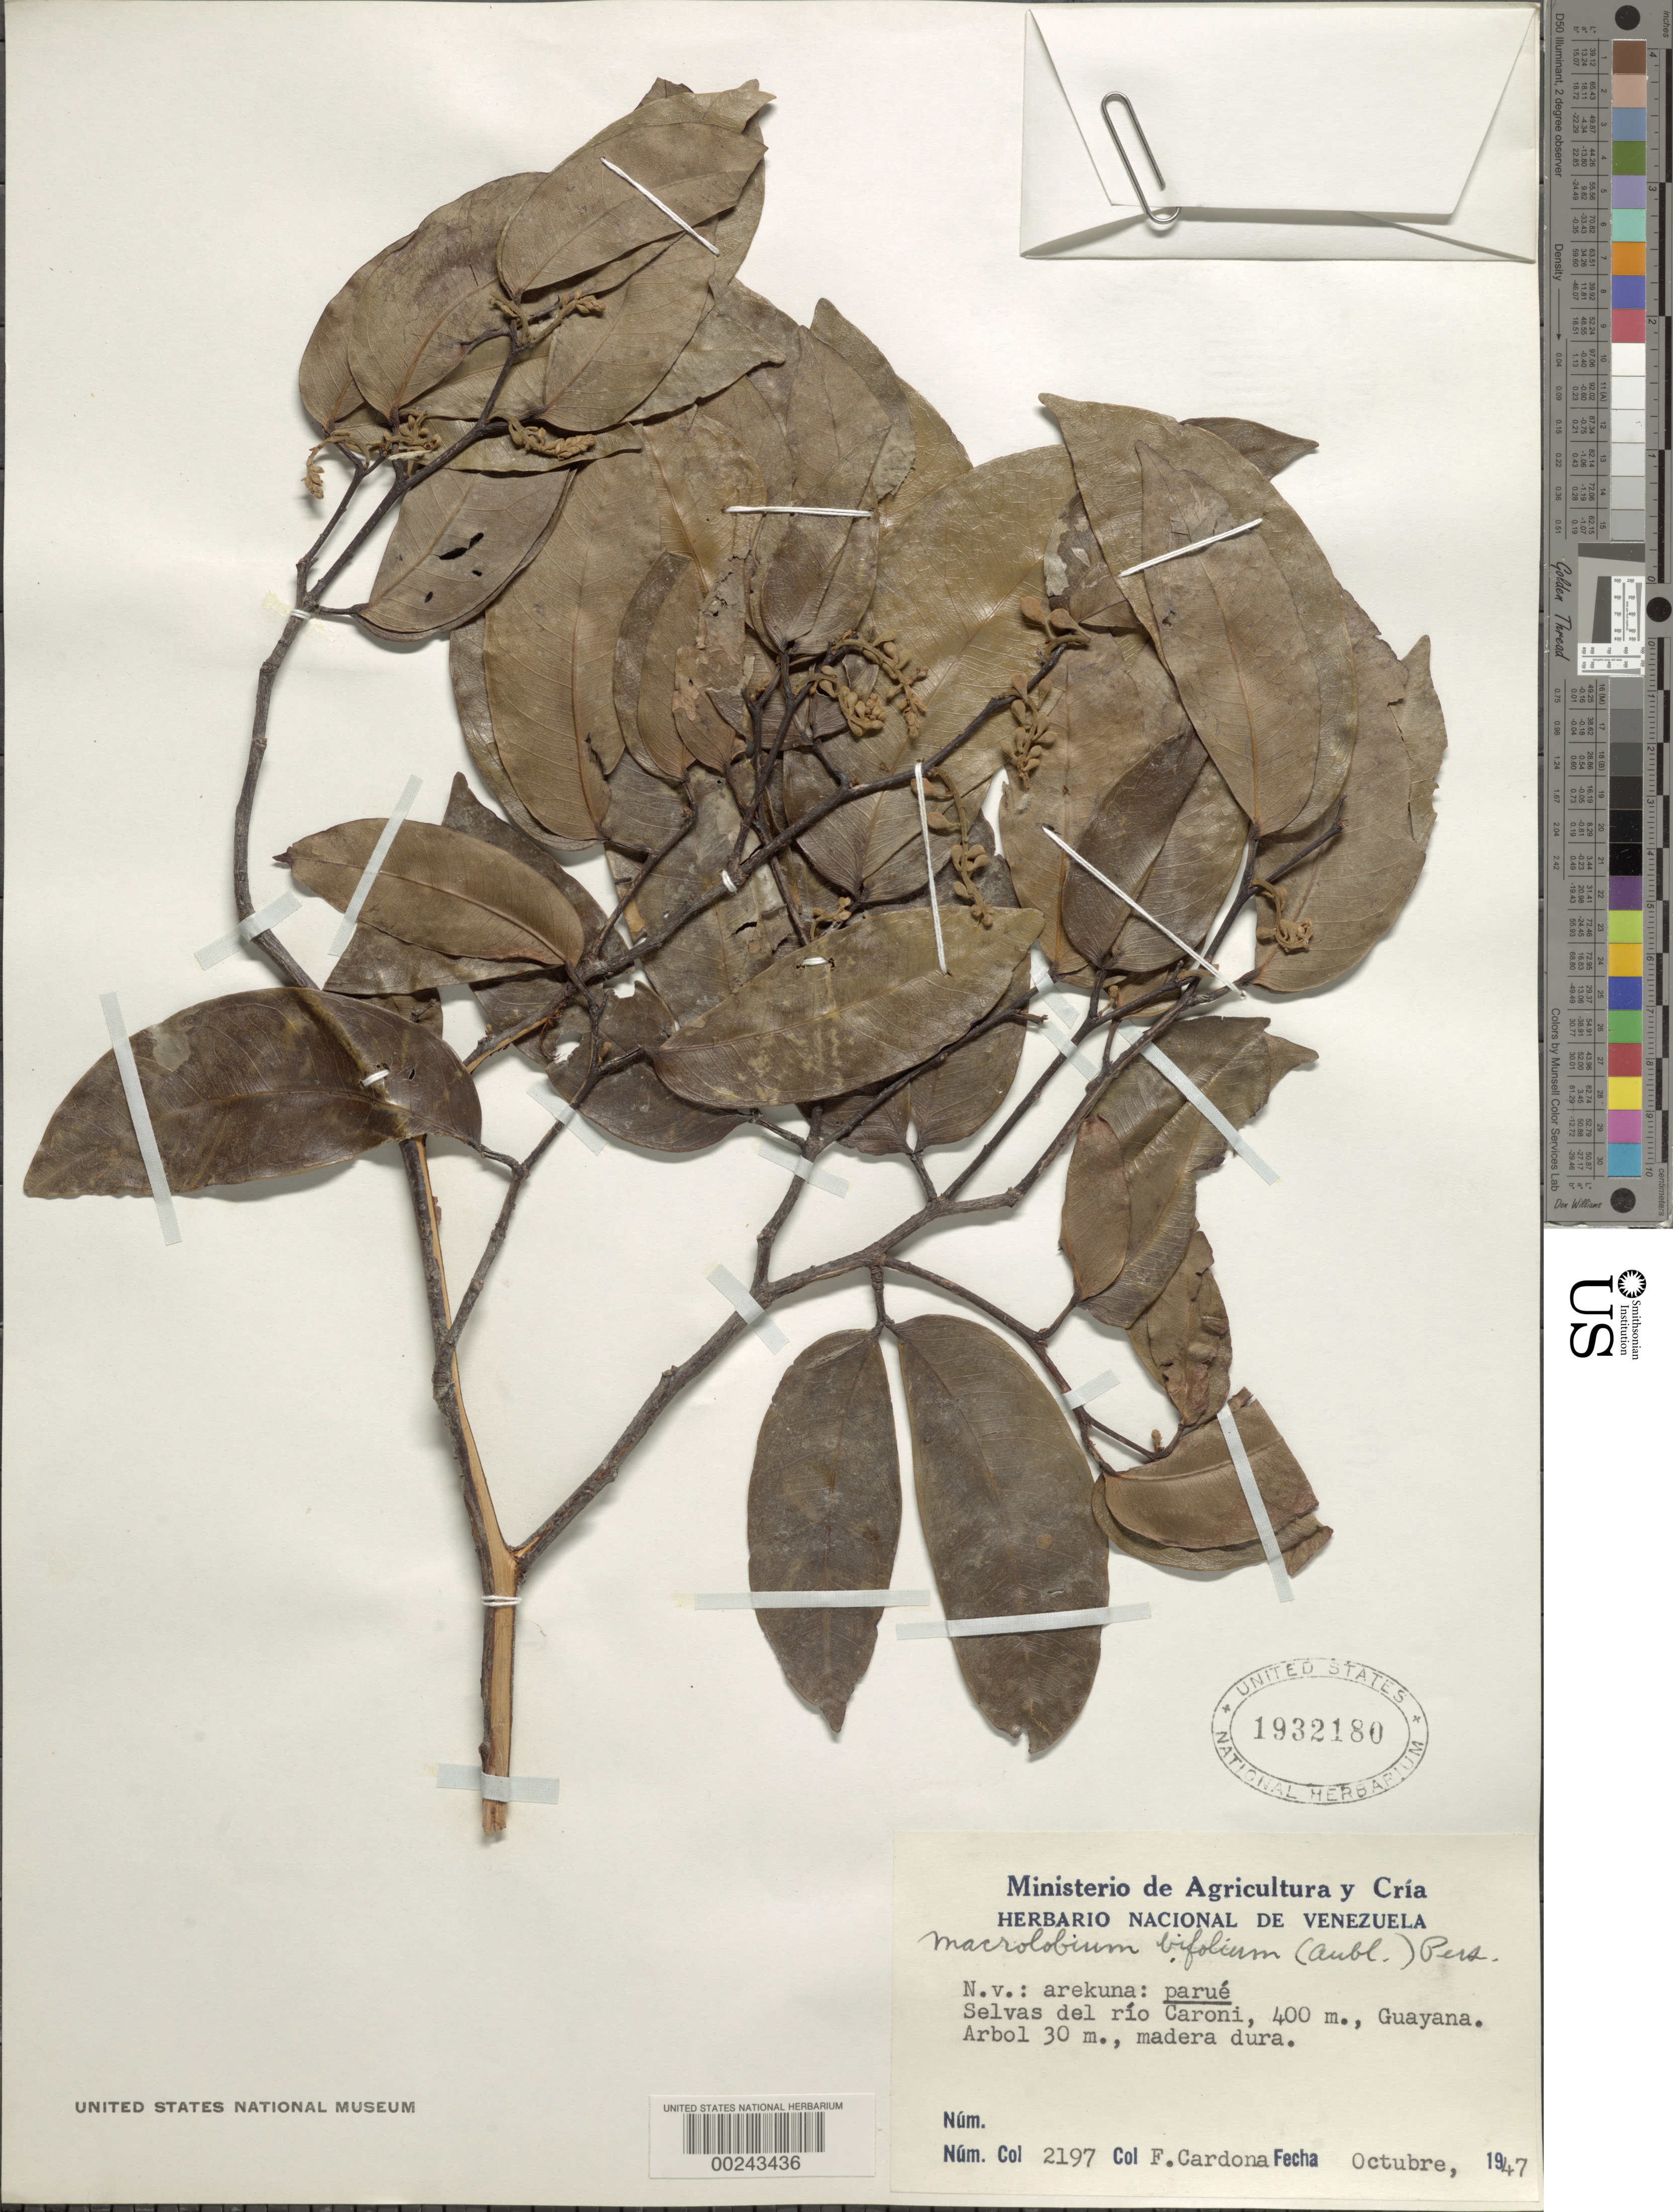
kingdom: Plantae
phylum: Tracheophyta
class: Magnoliopsida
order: Fabales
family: Fabaceae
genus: Macrolobium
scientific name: Macrolobium bifolium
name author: (Aubl.) Pers.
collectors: F. Cardona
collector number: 2197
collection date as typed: Oct 1947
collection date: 1947-10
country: Venezuela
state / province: Bolívar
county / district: Caroni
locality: Rio Caroni; Guayana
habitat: Forest of river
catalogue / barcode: US 1932180